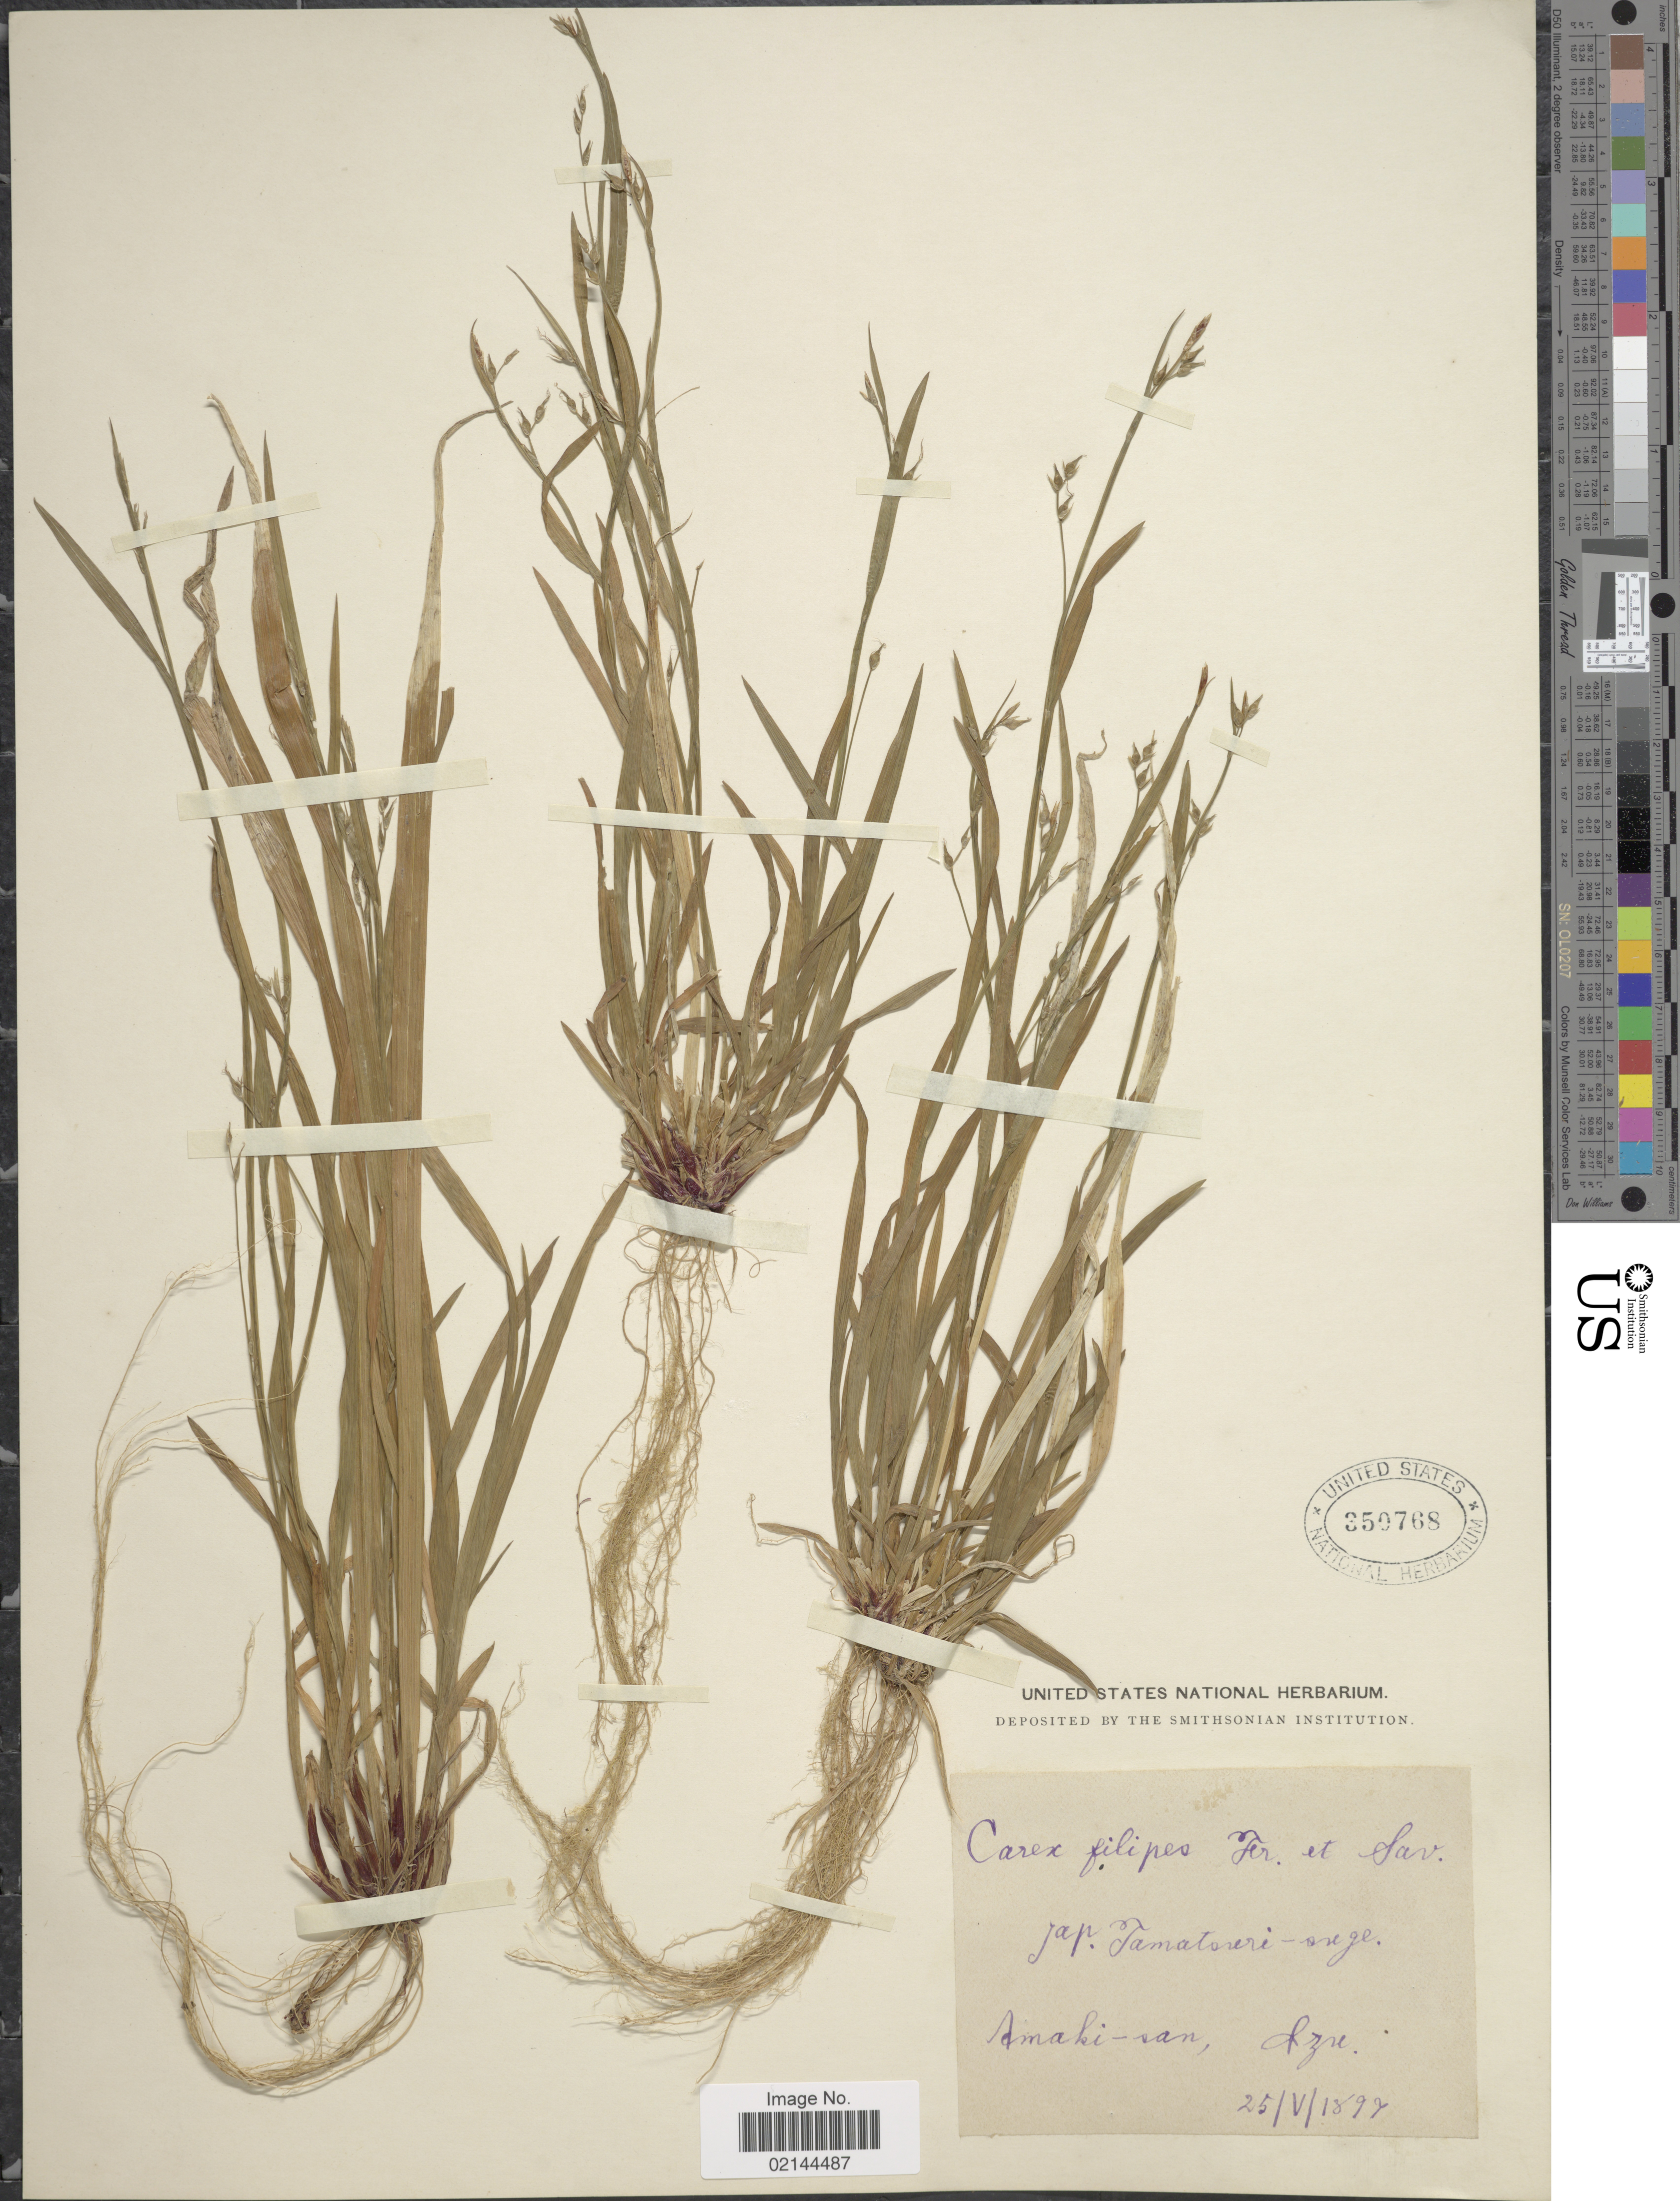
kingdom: Plantae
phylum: Tracheophyta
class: Liliopsida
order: Poales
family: Cyperaceae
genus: Carex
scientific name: Carex filipes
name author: Franch. & Sav.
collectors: Amaki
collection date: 1897-05-25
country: Japan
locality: Jap. Tamatoreri-orge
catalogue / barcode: US 350768